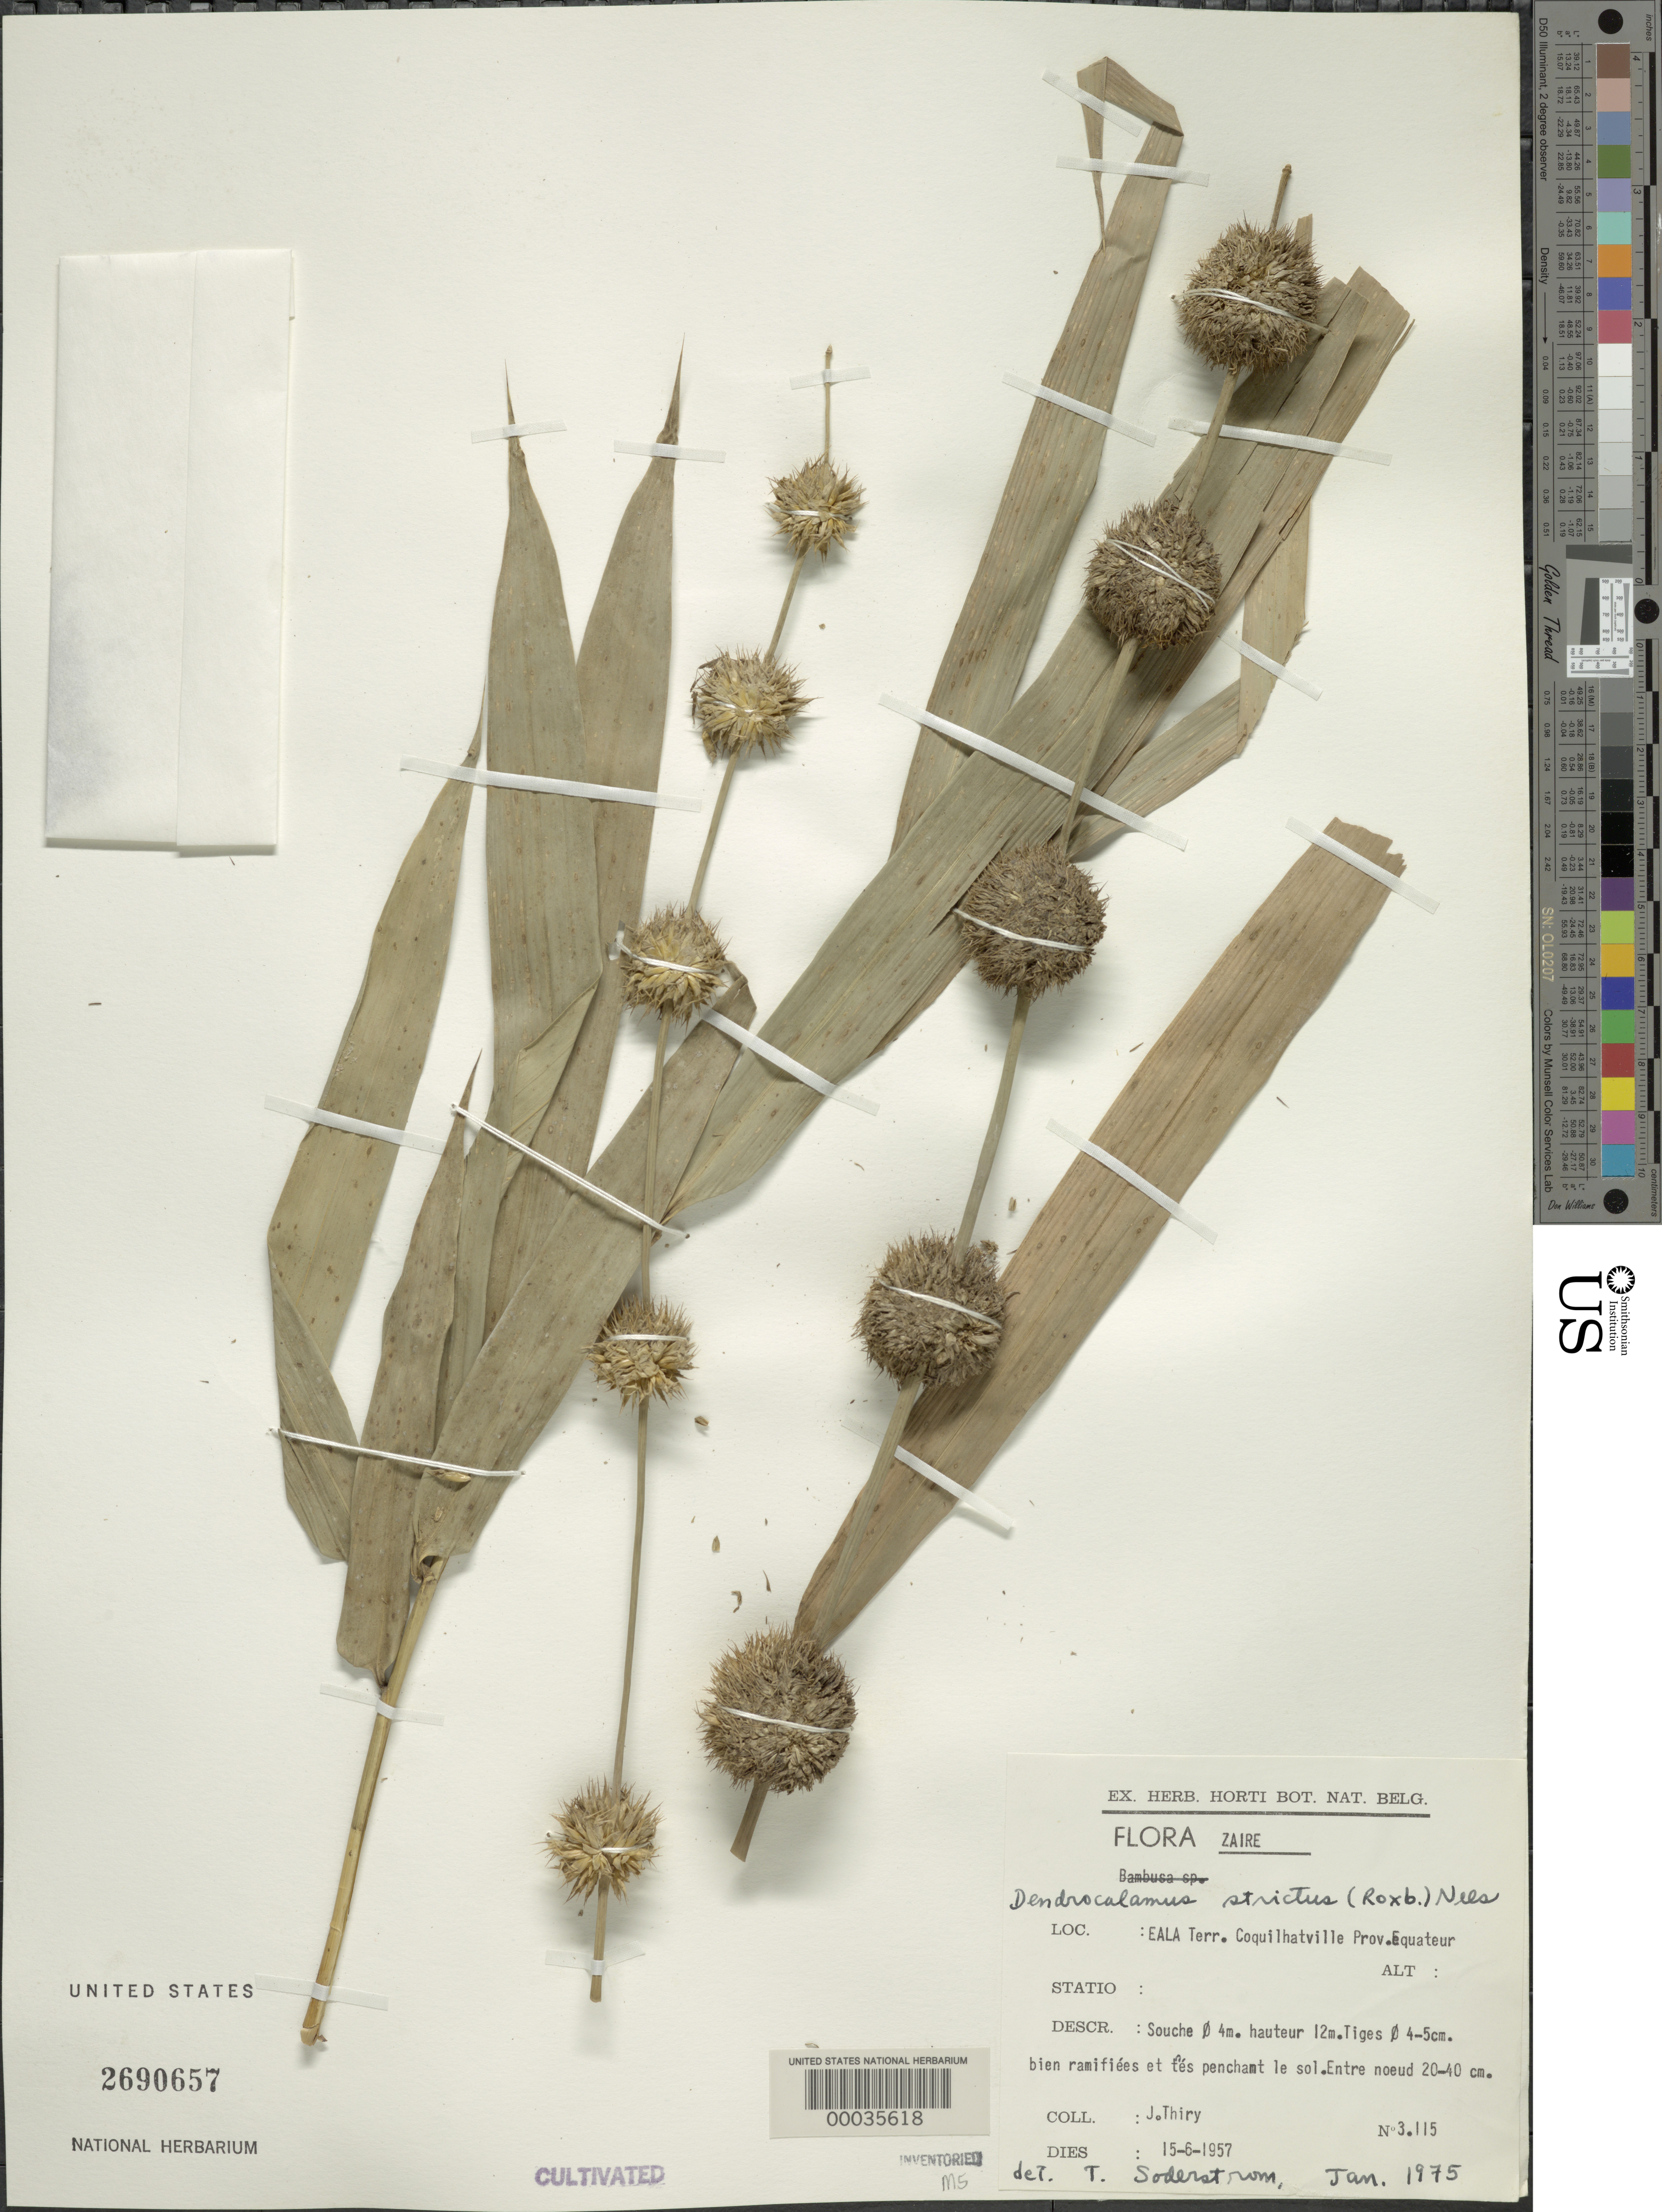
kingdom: Plantae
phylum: Tracheophyta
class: Liliopsida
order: Poales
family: Poaceae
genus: Dendrocalamus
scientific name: Dendrocalamus strictus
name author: (Roxb.) Nees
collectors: J. Thiry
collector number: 3115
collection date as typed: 15 Jun 1957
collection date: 1957-06-15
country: Congo, Democratic Republic of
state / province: Équateur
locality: Eala, coquihatville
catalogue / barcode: US 2690657